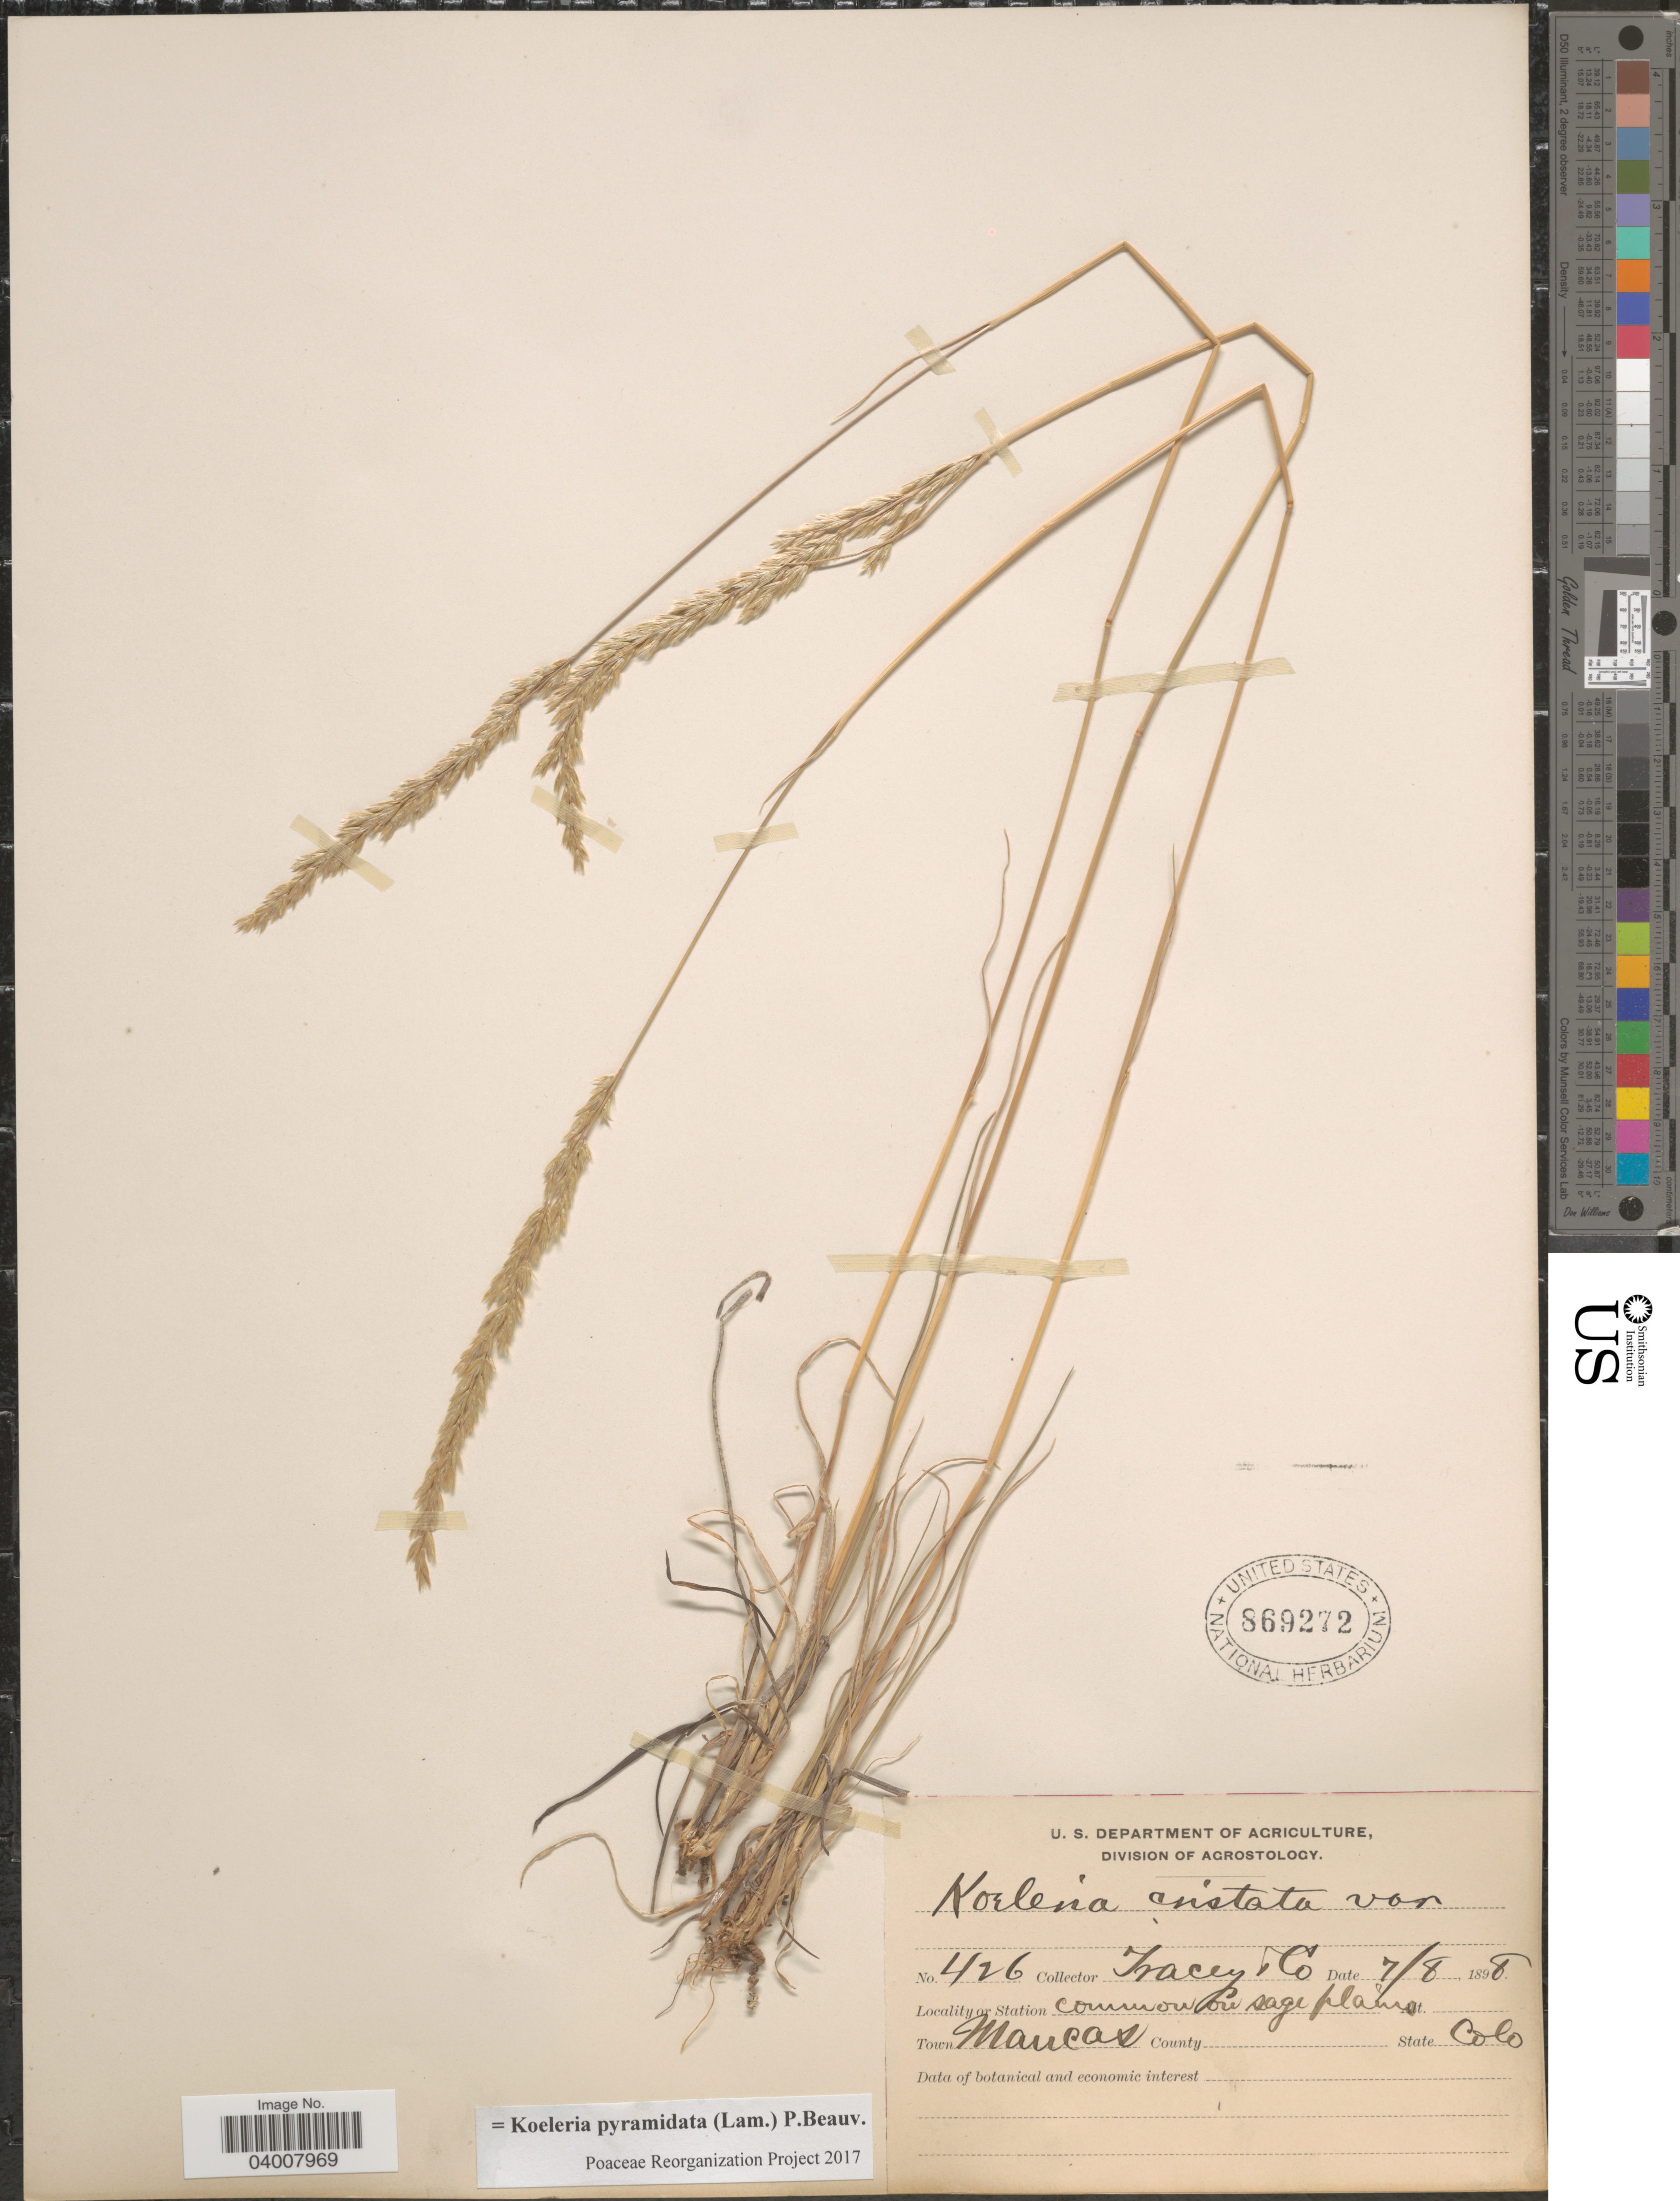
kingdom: Plantae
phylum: Tracheophyta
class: Liliopsida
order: Poales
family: Poaceae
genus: Koeleria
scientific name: Koeleria pyramidata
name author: (Lam.) P. Beauv.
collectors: Tracey & Co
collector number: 426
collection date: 1898-07-08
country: United States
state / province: Colorado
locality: Common on sage plains. Mancos.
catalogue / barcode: US 869272